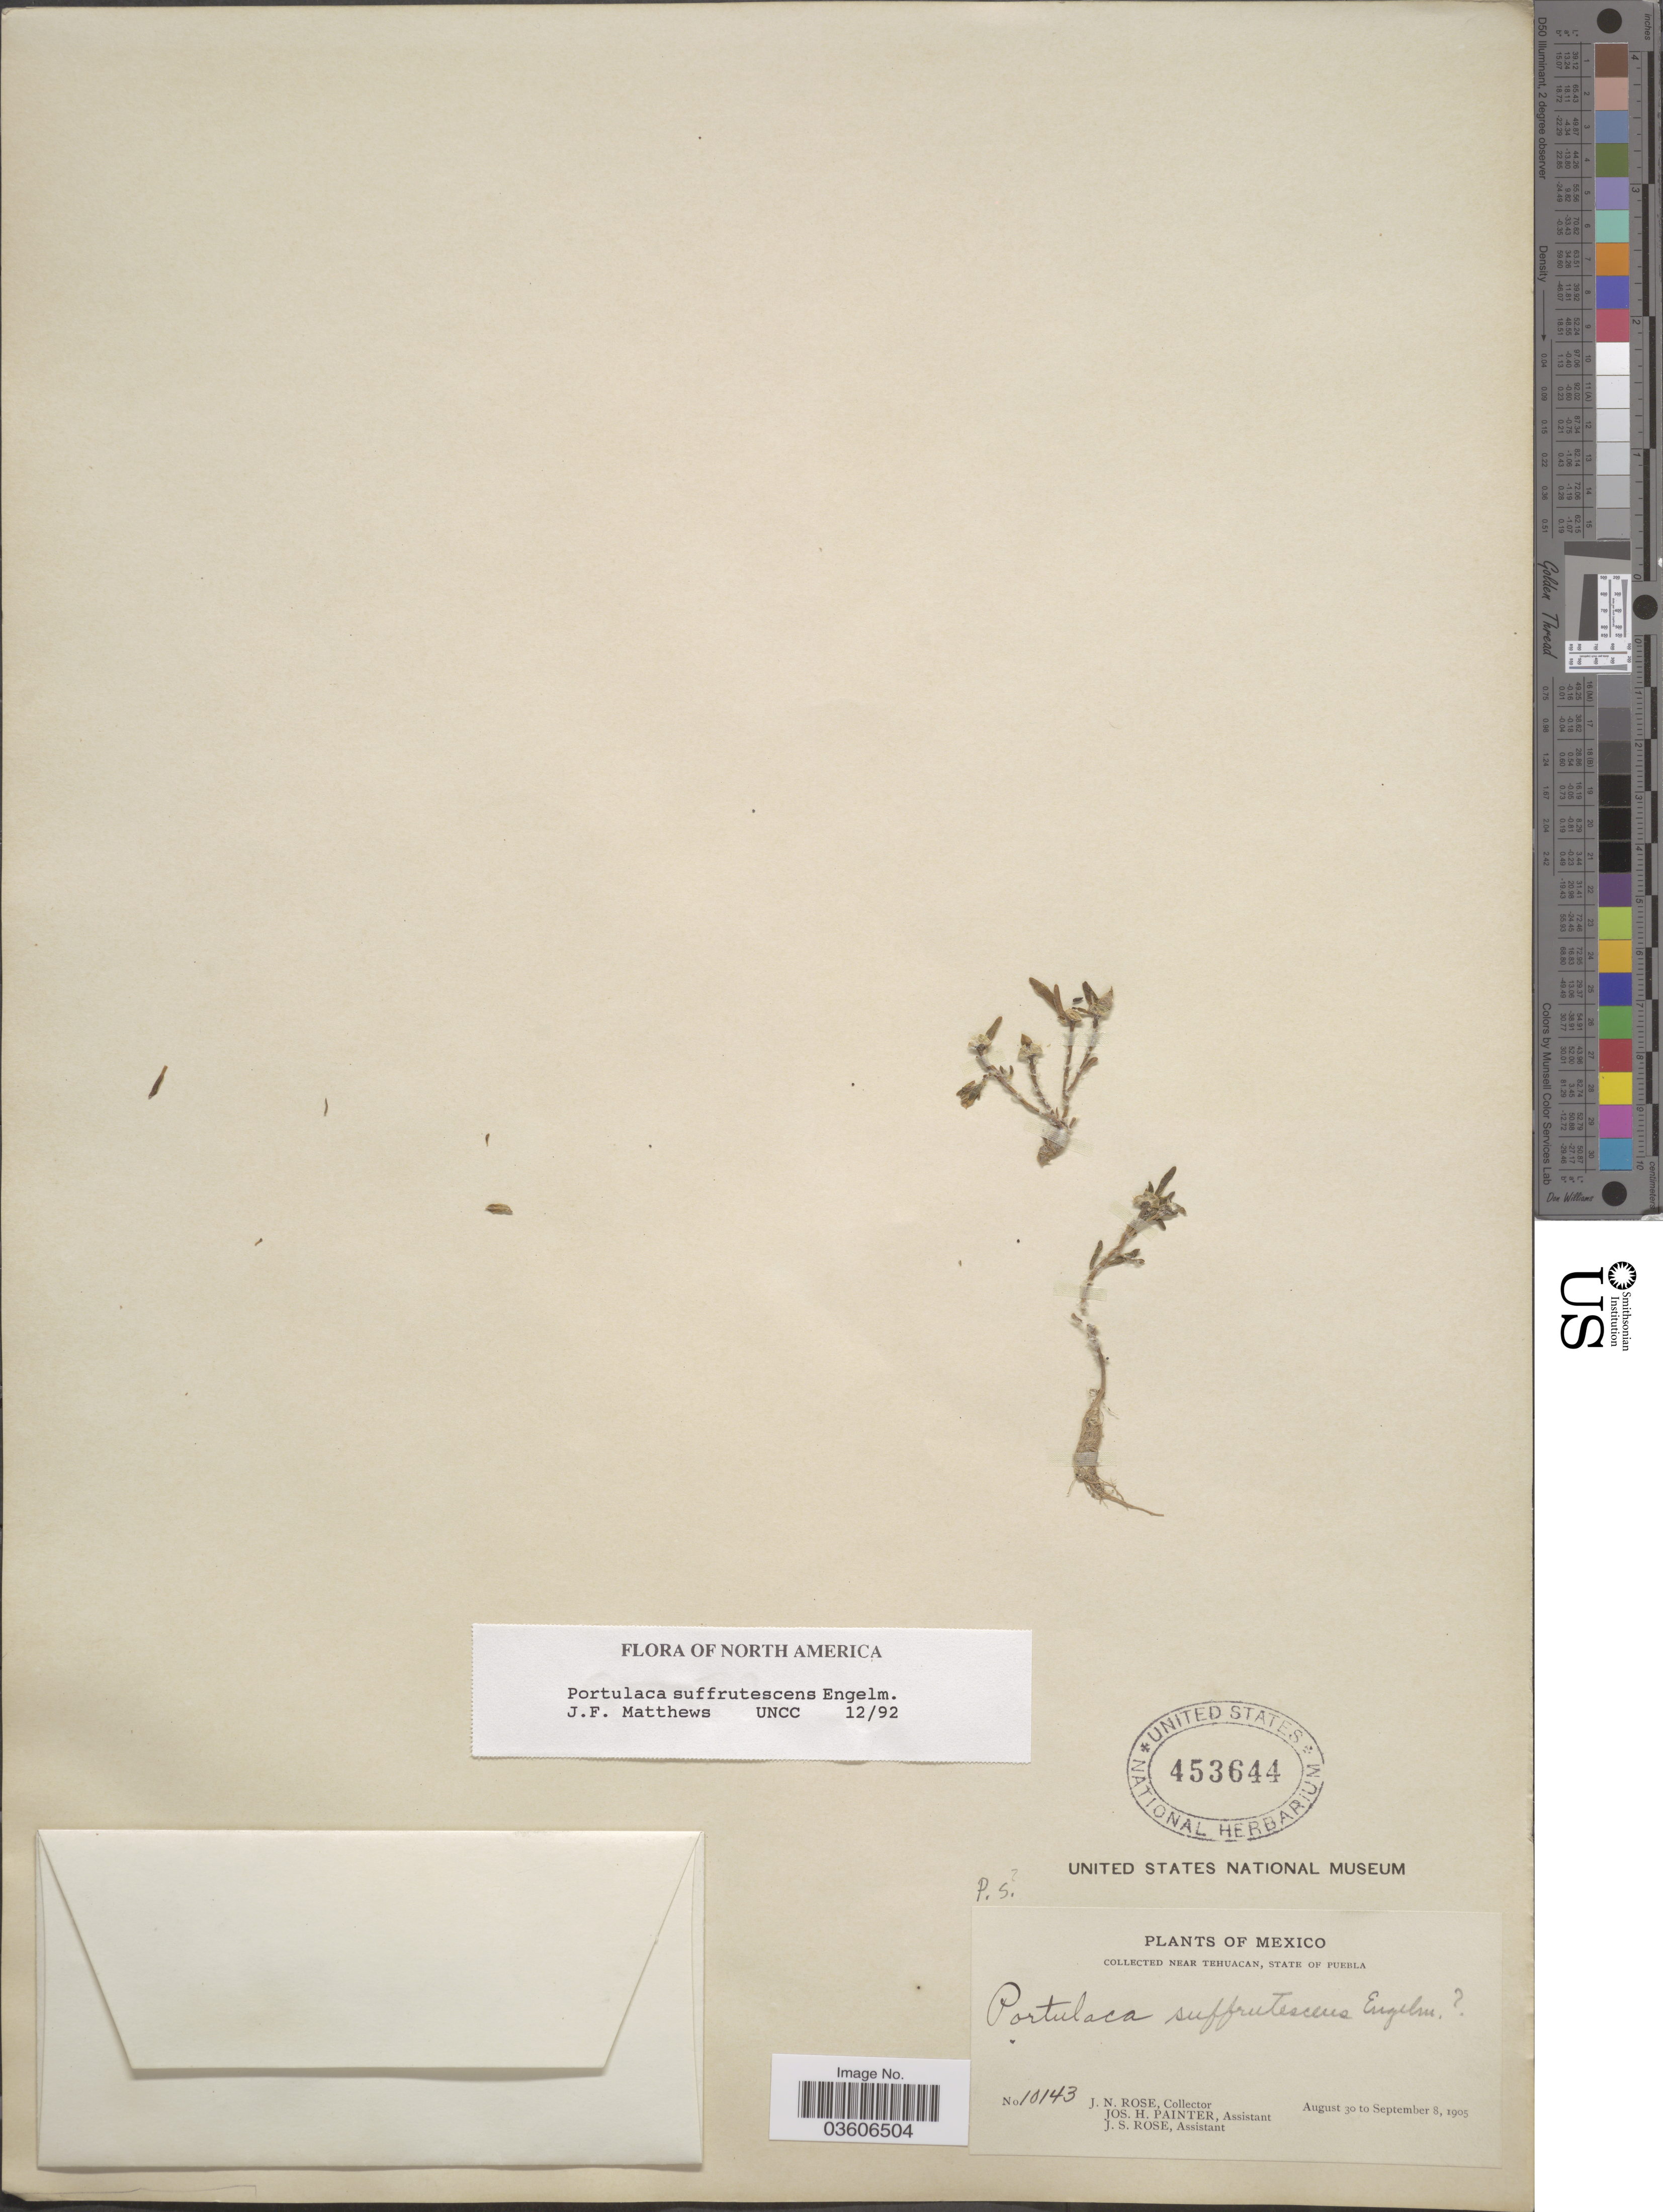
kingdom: Plantae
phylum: Tracheophyta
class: Magnoliopsida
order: Caryophyllales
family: Portulacaceae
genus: Portulaca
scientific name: Portulaca suffrutescens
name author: Engelm.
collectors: J. N. Rose, J. H. Painter & J. S. Rose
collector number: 10143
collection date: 1905-08-30/1905-09-08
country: Mexico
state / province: Puebla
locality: Near Tehuacan.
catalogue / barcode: US 453644